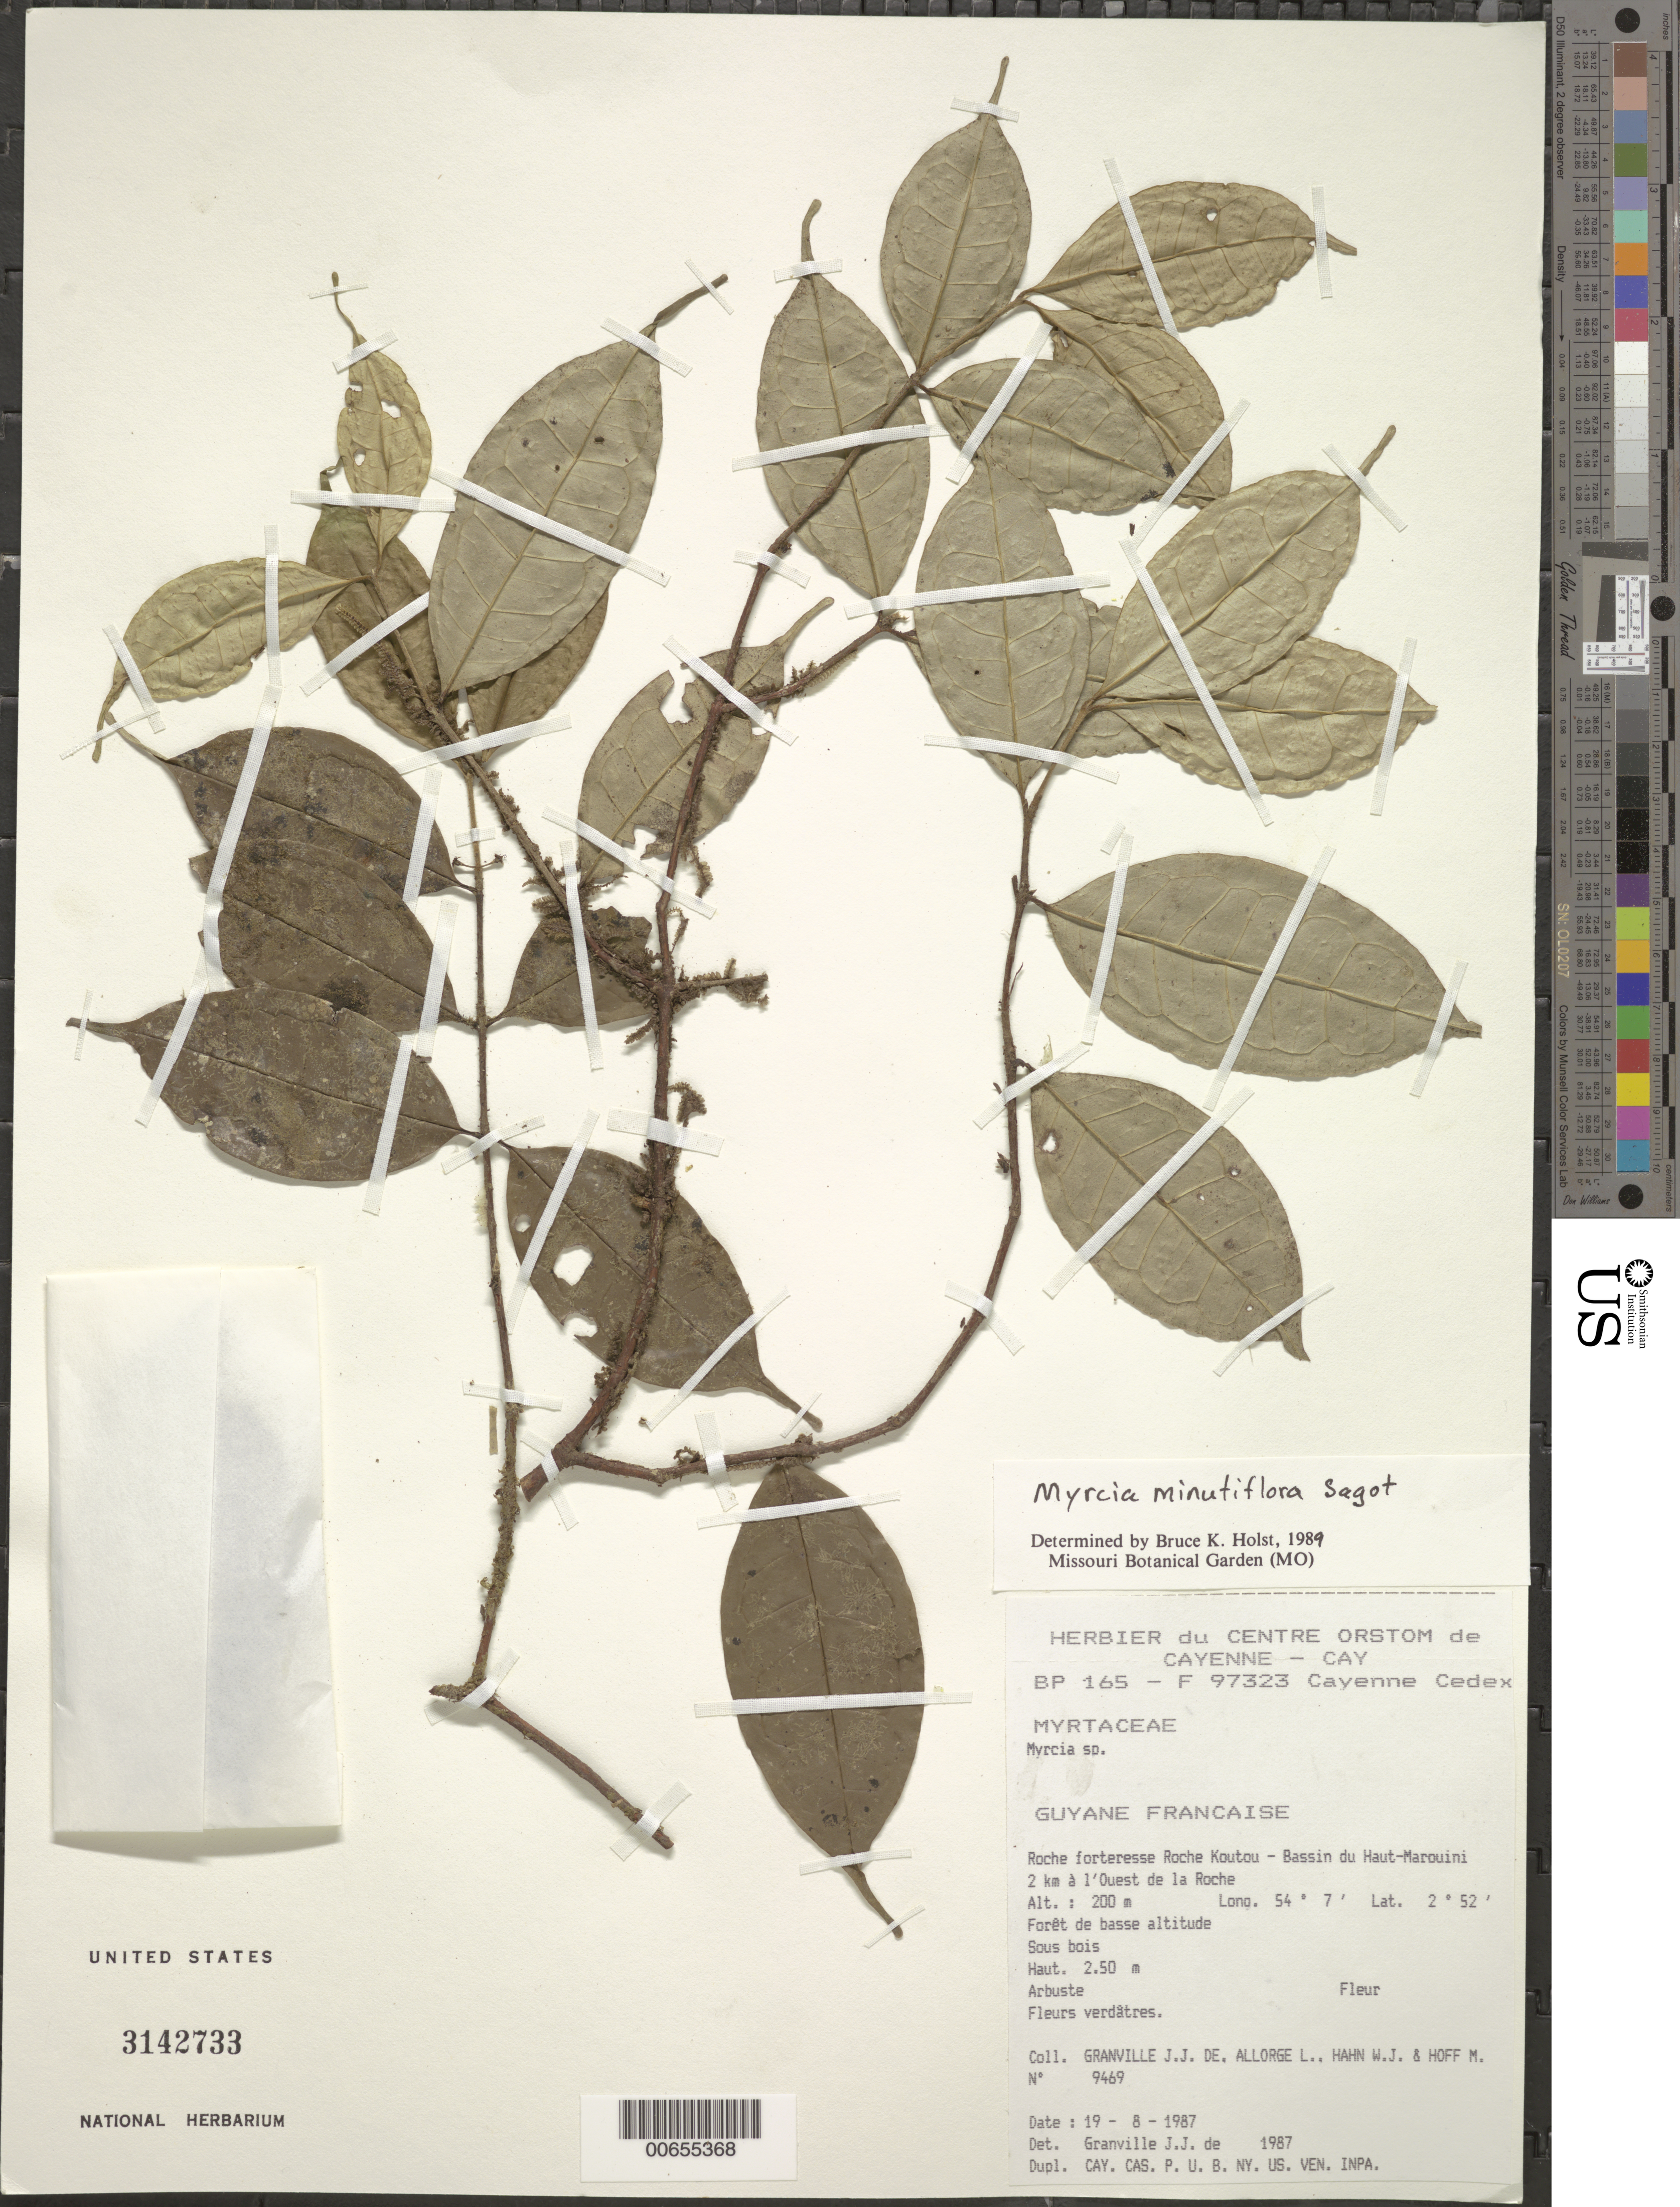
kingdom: Plantae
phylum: Tracheophyta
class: Magnoliopsida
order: Myrtales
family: Myrtaceae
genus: Myrcia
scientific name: Myrcia minutiflora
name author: Sagot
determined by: Holst, Bruce K.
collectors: J.-J. de Granville, L. Allorge, W. J. Hahn & M. Hoff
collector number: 9469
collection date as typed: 19-Aug-87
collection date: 1987-08-19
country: French Guiana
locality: Roche Koutou, Bassin du Haut-Marouini, 2 km à l'Ouest de la Roche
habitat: Forêt de basse altitude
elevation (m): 200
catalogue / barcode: US 3142733